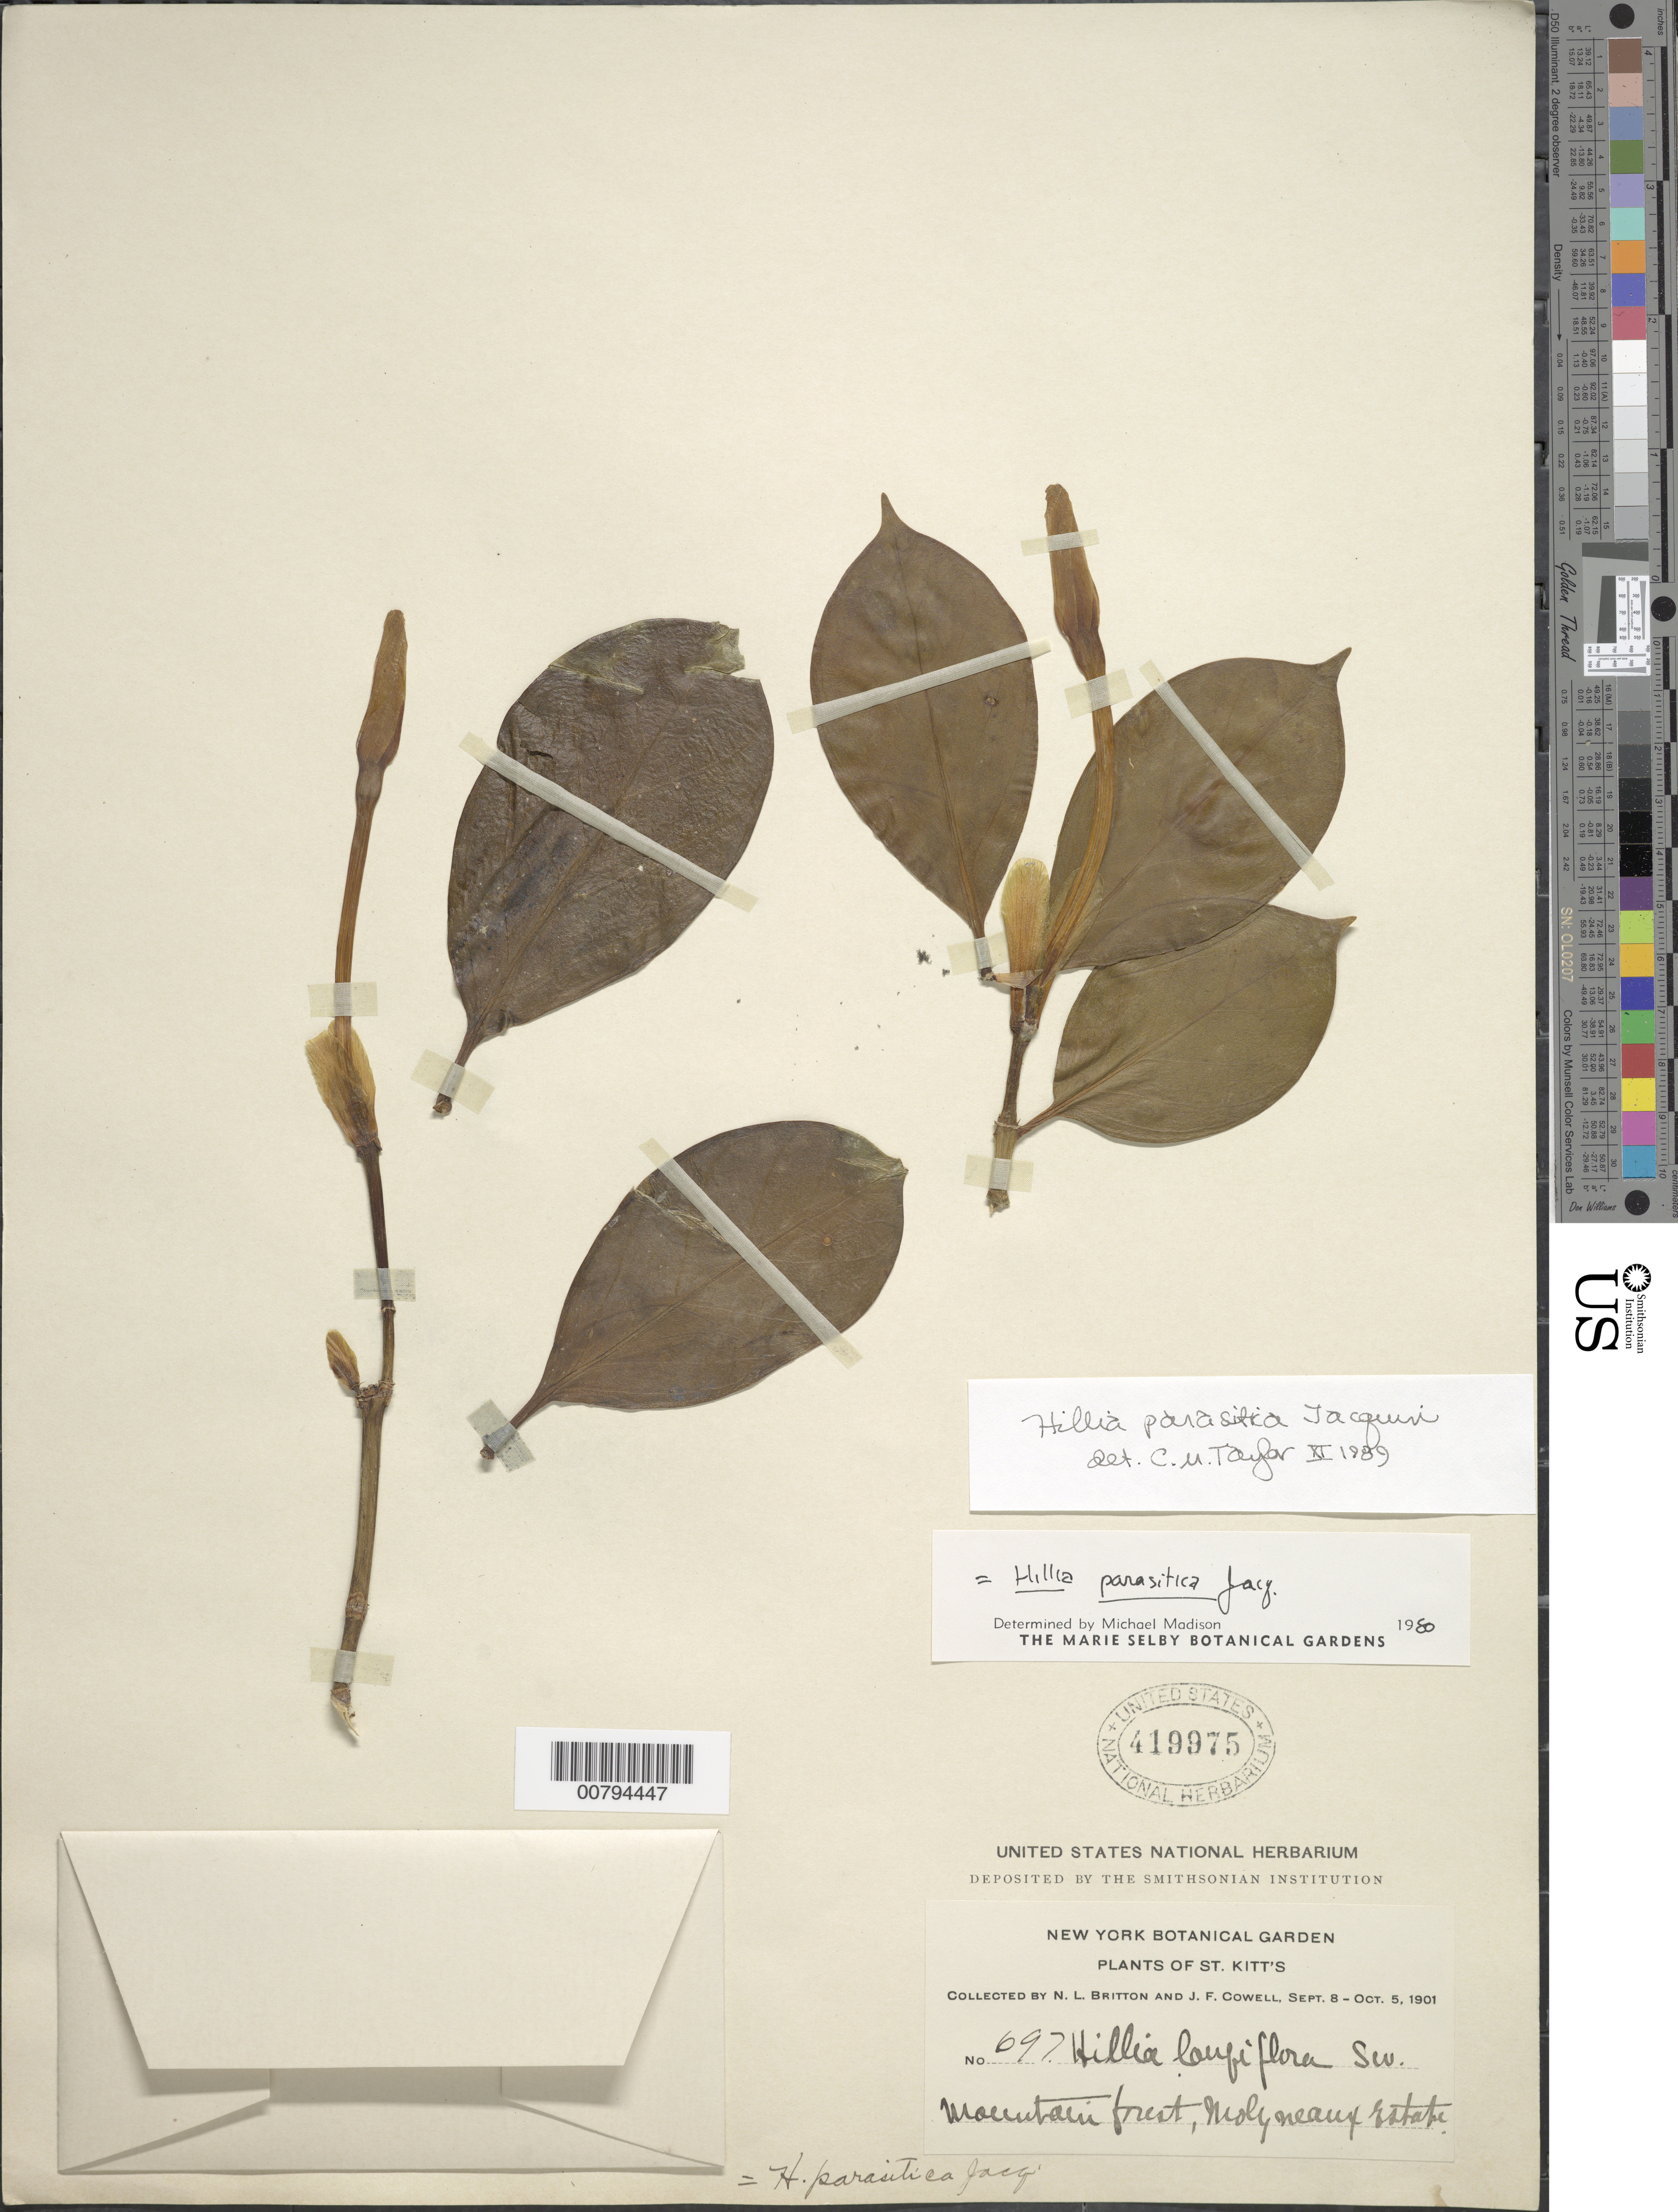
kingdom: Plantae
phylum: Tracheophyta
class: Magnoliopsida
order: Gentianales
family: Rubiaceae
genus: Hillia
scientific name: Hillia parasitica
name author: Jacq.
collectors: N. Britton & J. F. Cowell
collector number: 697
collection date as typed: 08 Sep 1901 to 05 Oct 1901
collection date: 1901-09-08/1901-10-05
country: St. Christopher-Nevis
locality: Mountain forest, Molyneaux Estate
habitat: Mountain forest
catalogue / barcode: US 419975